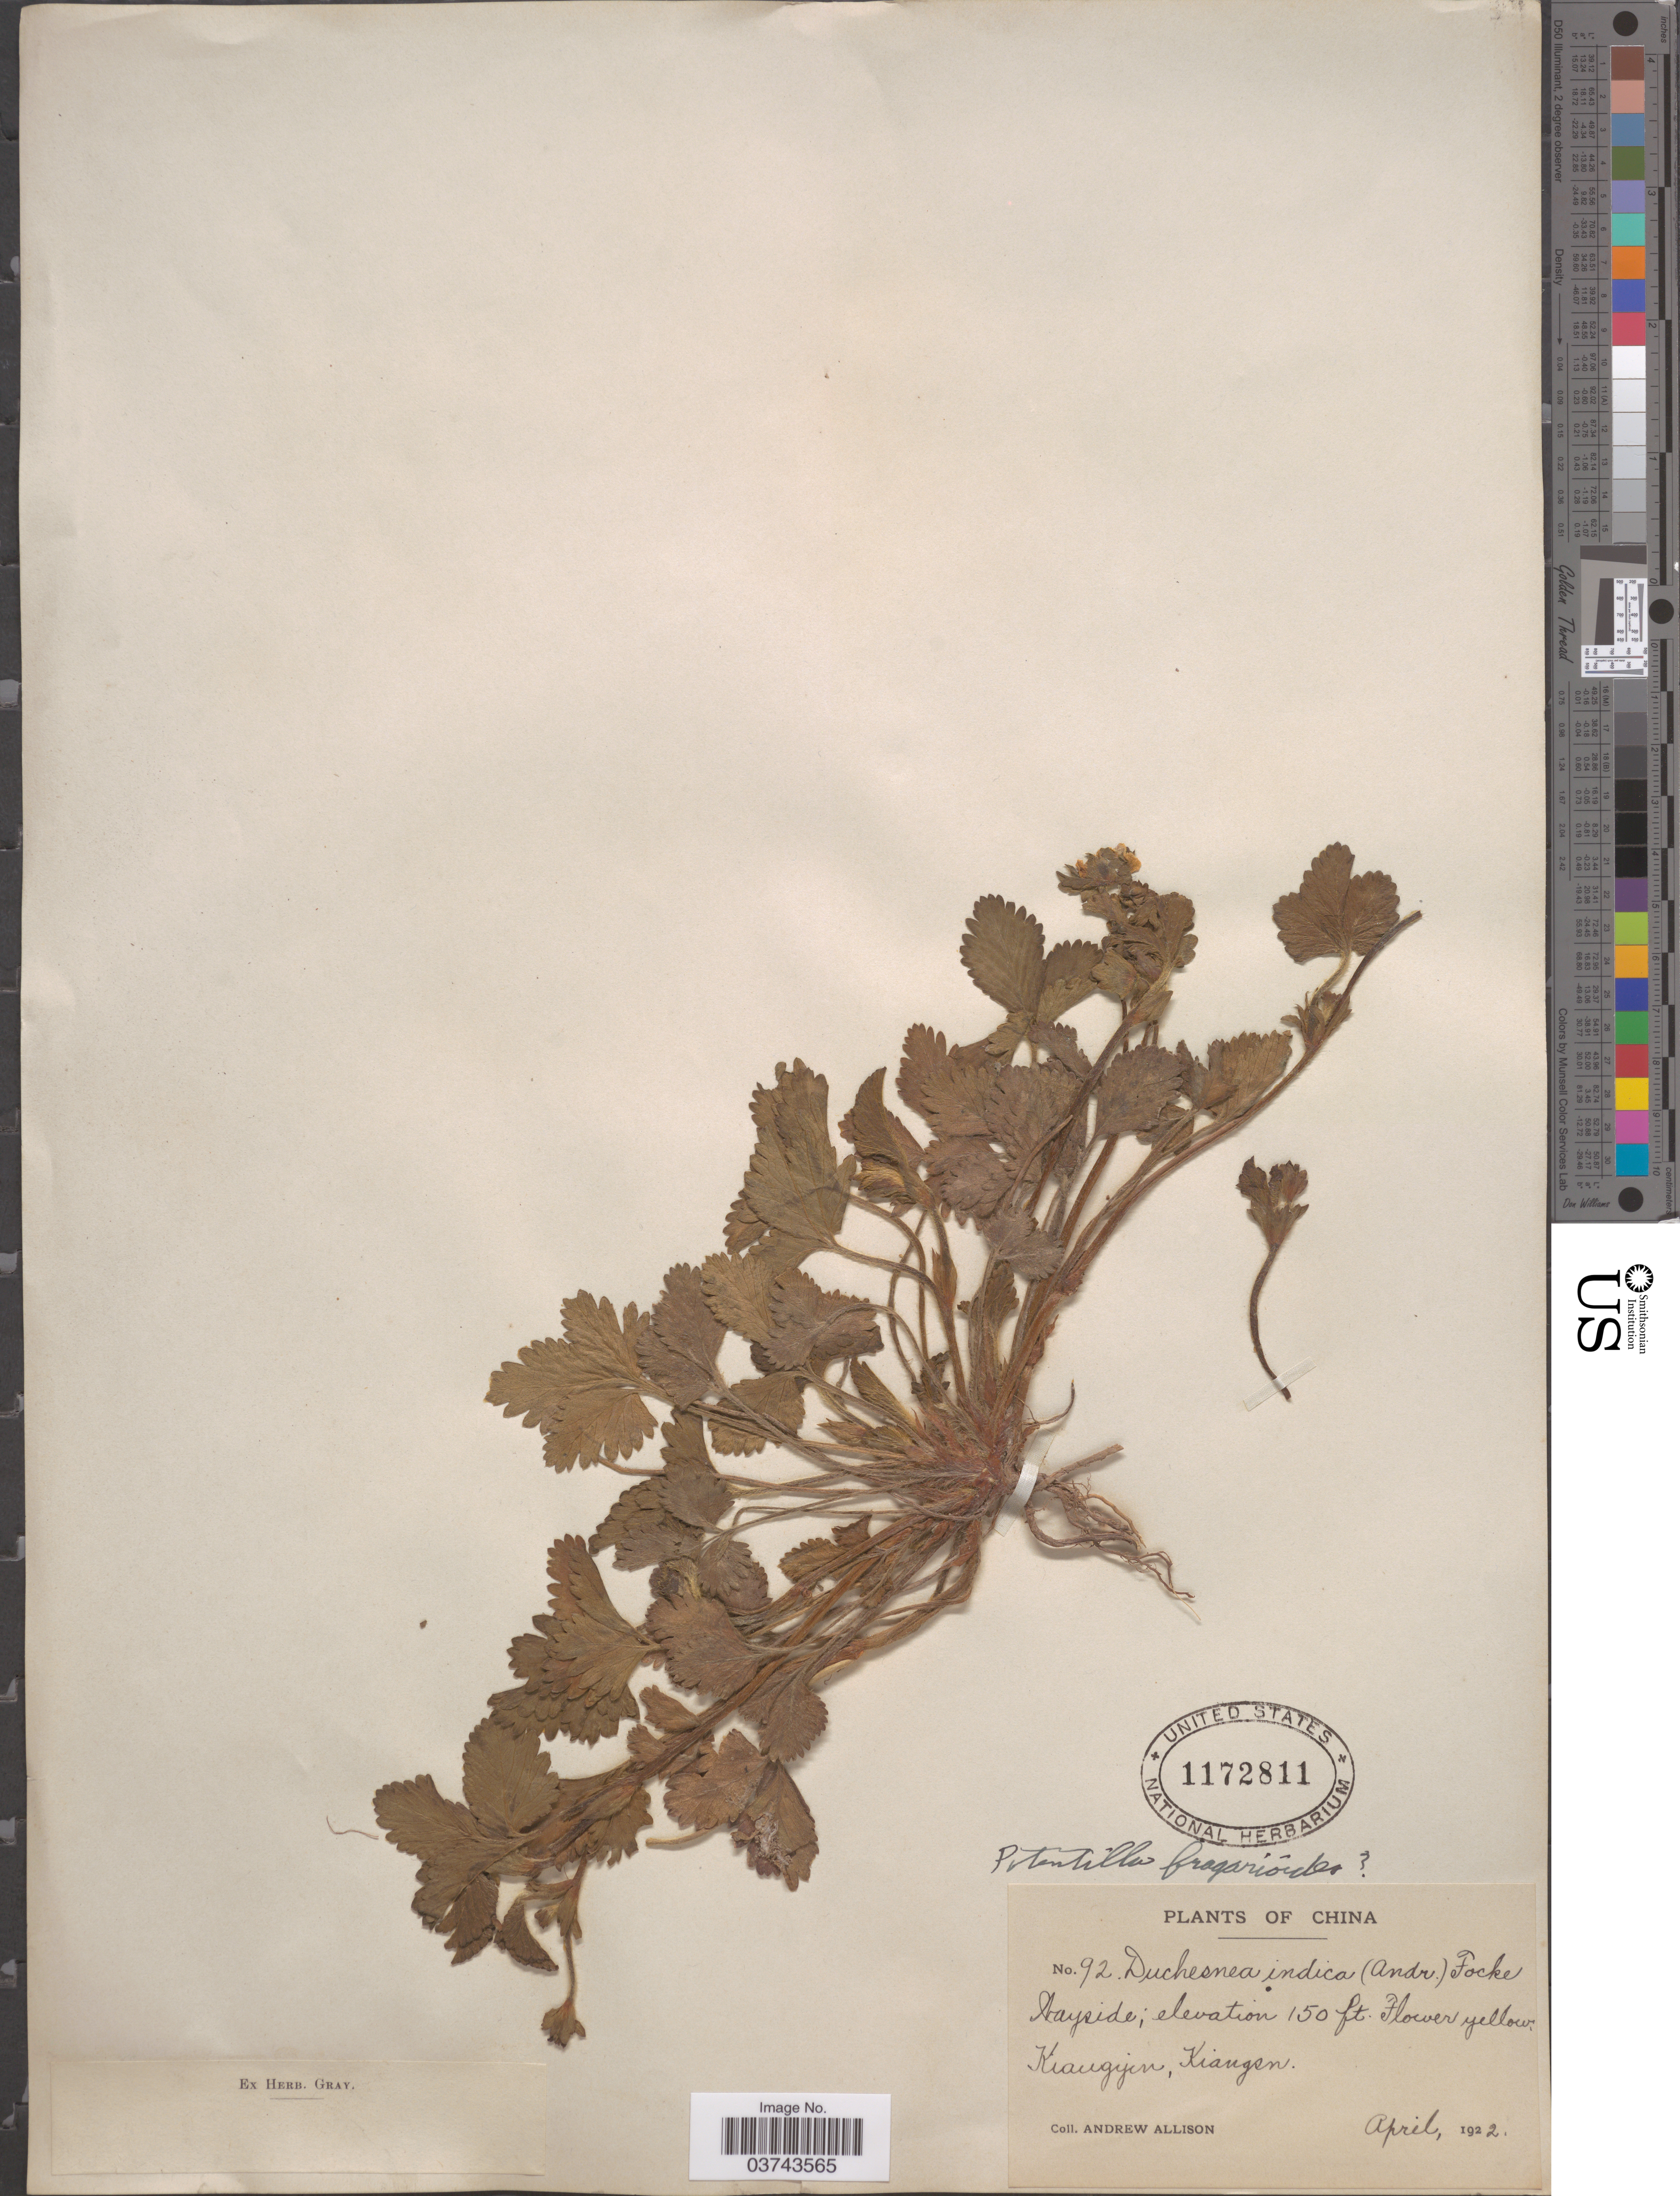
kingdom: Plantae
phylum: Tracheophyta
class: Magnoliopsida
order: Rosales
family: Rosaceae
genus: Potentilla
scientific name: Potentilla fragarioides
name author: L.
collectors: A. Allison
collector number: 92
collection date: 1922-04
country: China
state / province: Jiangsu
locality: Wayside. Kiangyin, Kiangsu.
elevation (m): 46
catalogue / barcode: US 1172811